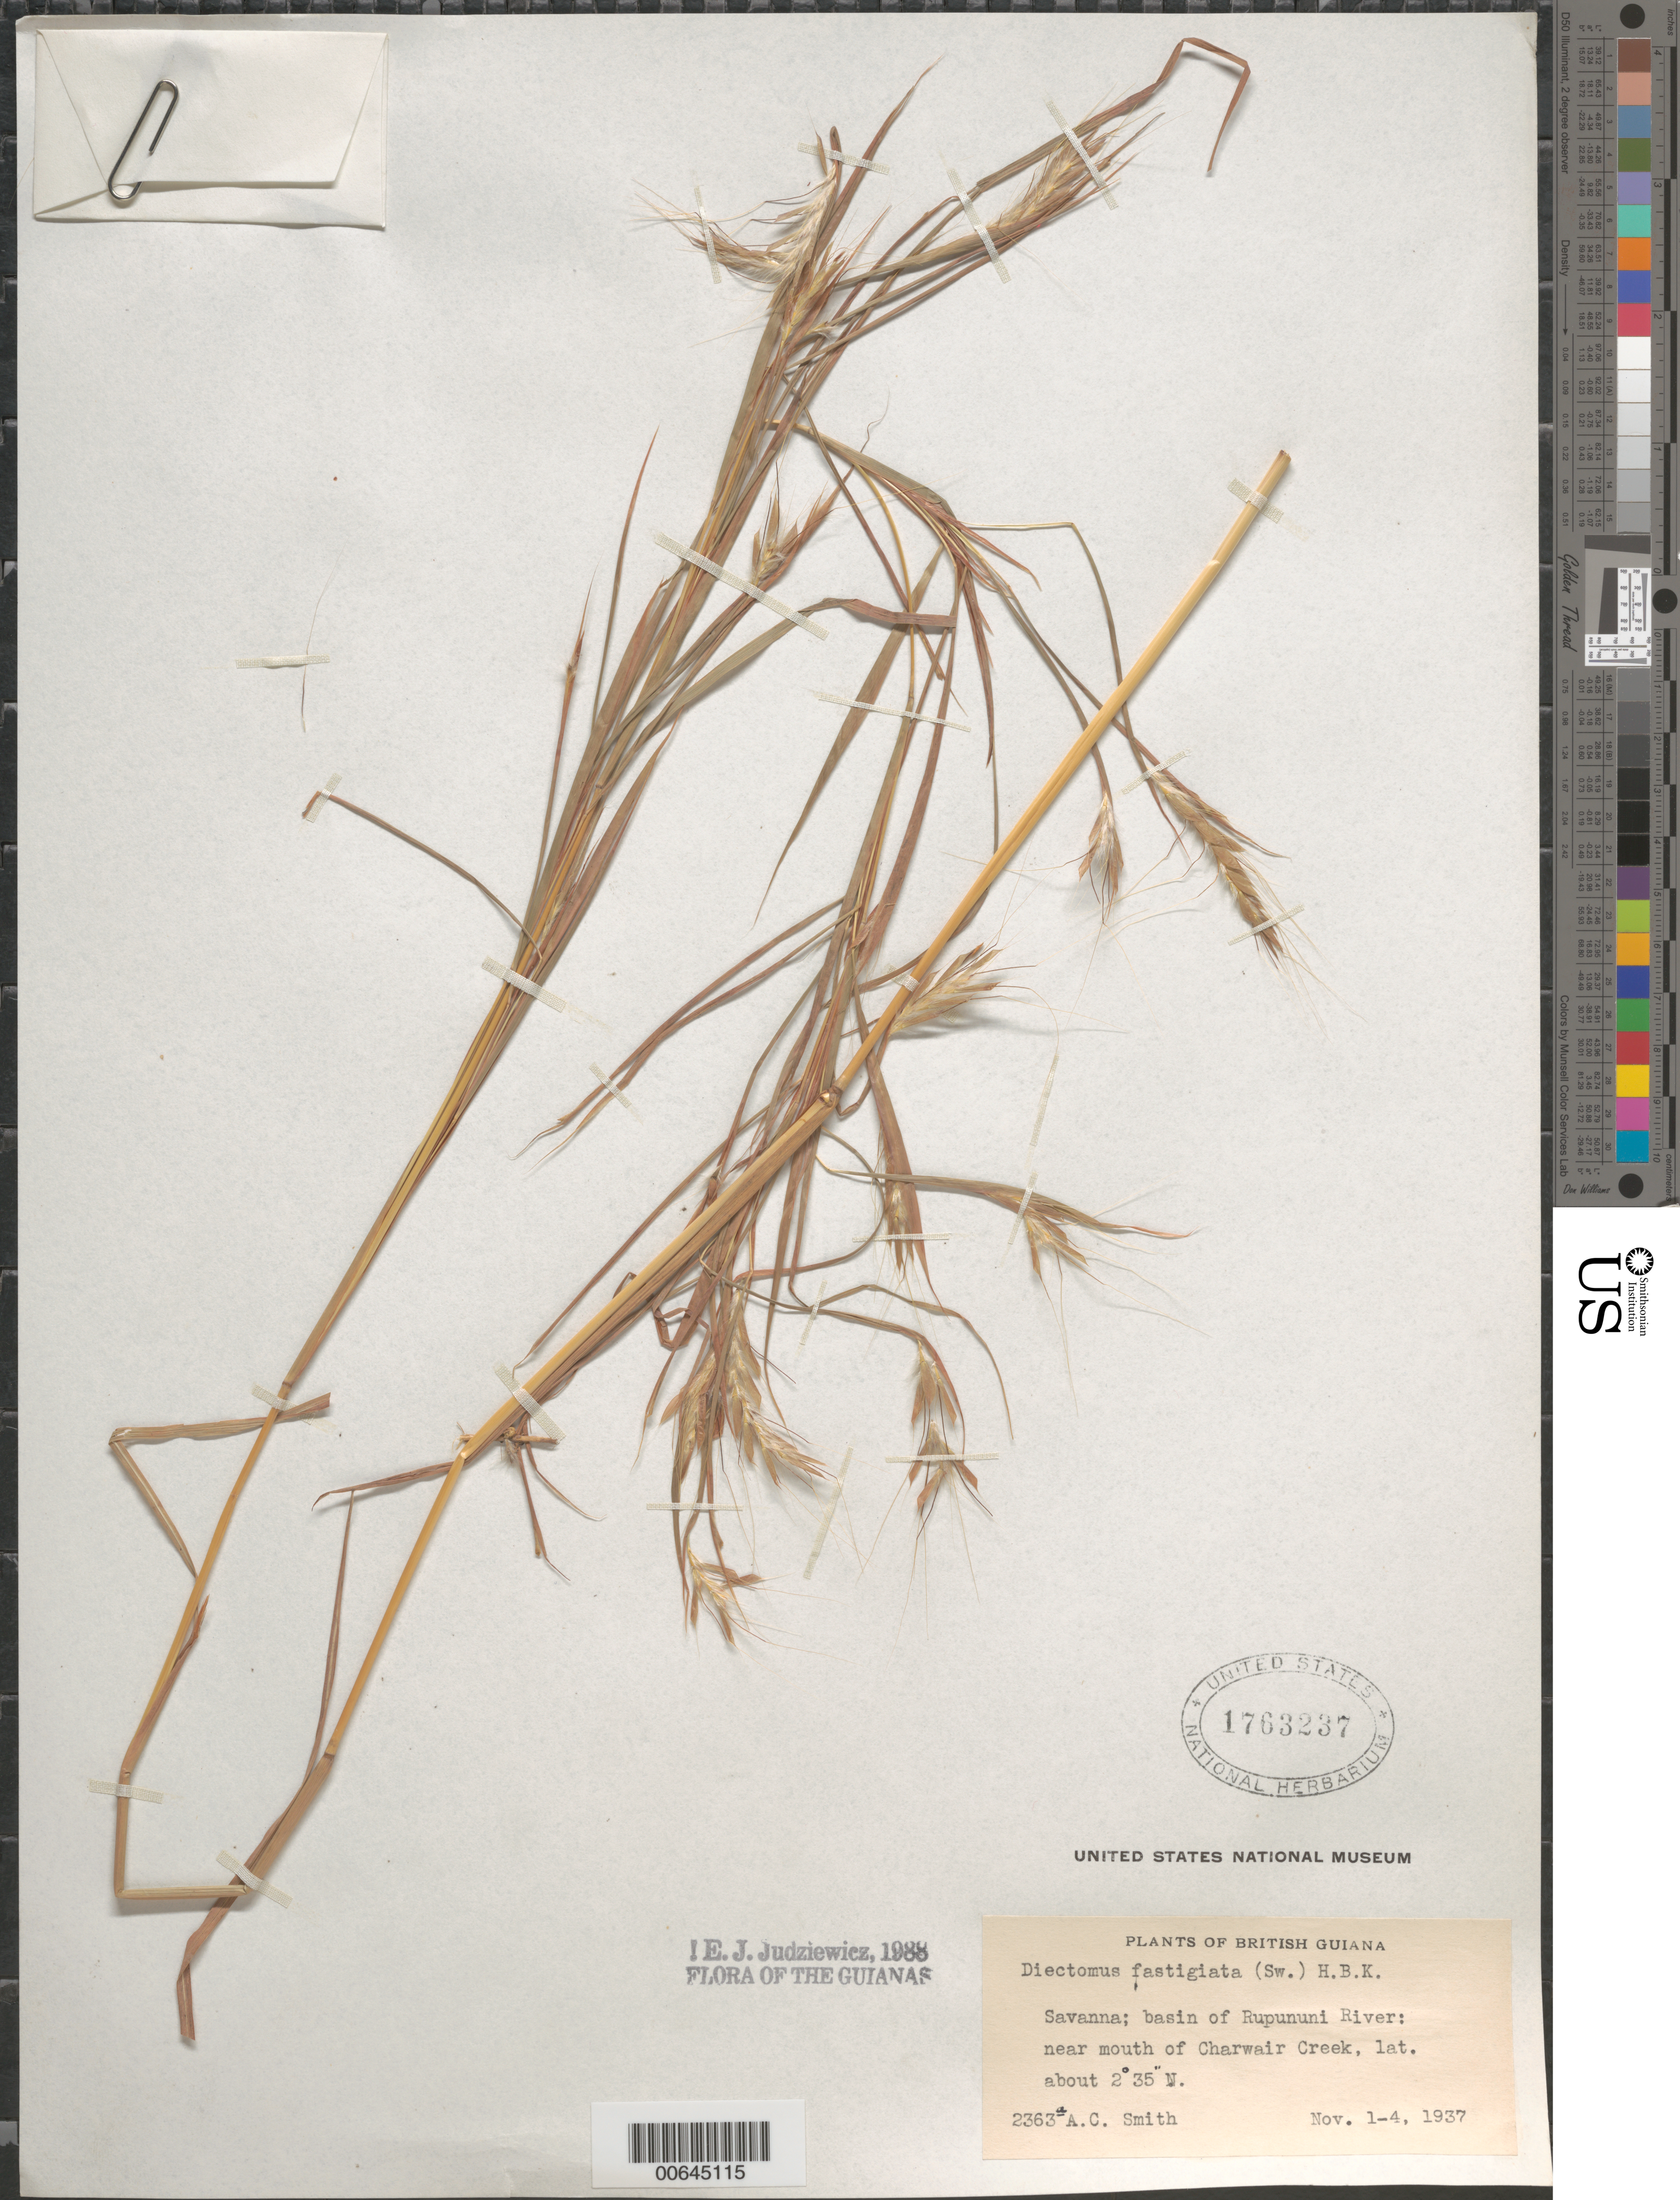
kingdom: Plantae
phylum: Tracheophyta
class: Liliopsida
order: Poales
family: Poaceae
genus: Andropogon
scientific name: Andropogon fastigiatus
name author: Sw.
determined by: Judziewicz, E. J.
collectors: A. C. Smith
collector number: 2363 a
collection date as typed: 1-Nov-37 to 4-Nov-37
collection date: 1937-11-01/1937-11-04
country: Guyana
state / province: U. Takutu-U. Essequibo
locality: Charwair Creek, near mouth, Rupununi R. basin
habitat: Savanna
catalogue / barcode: US 1763237